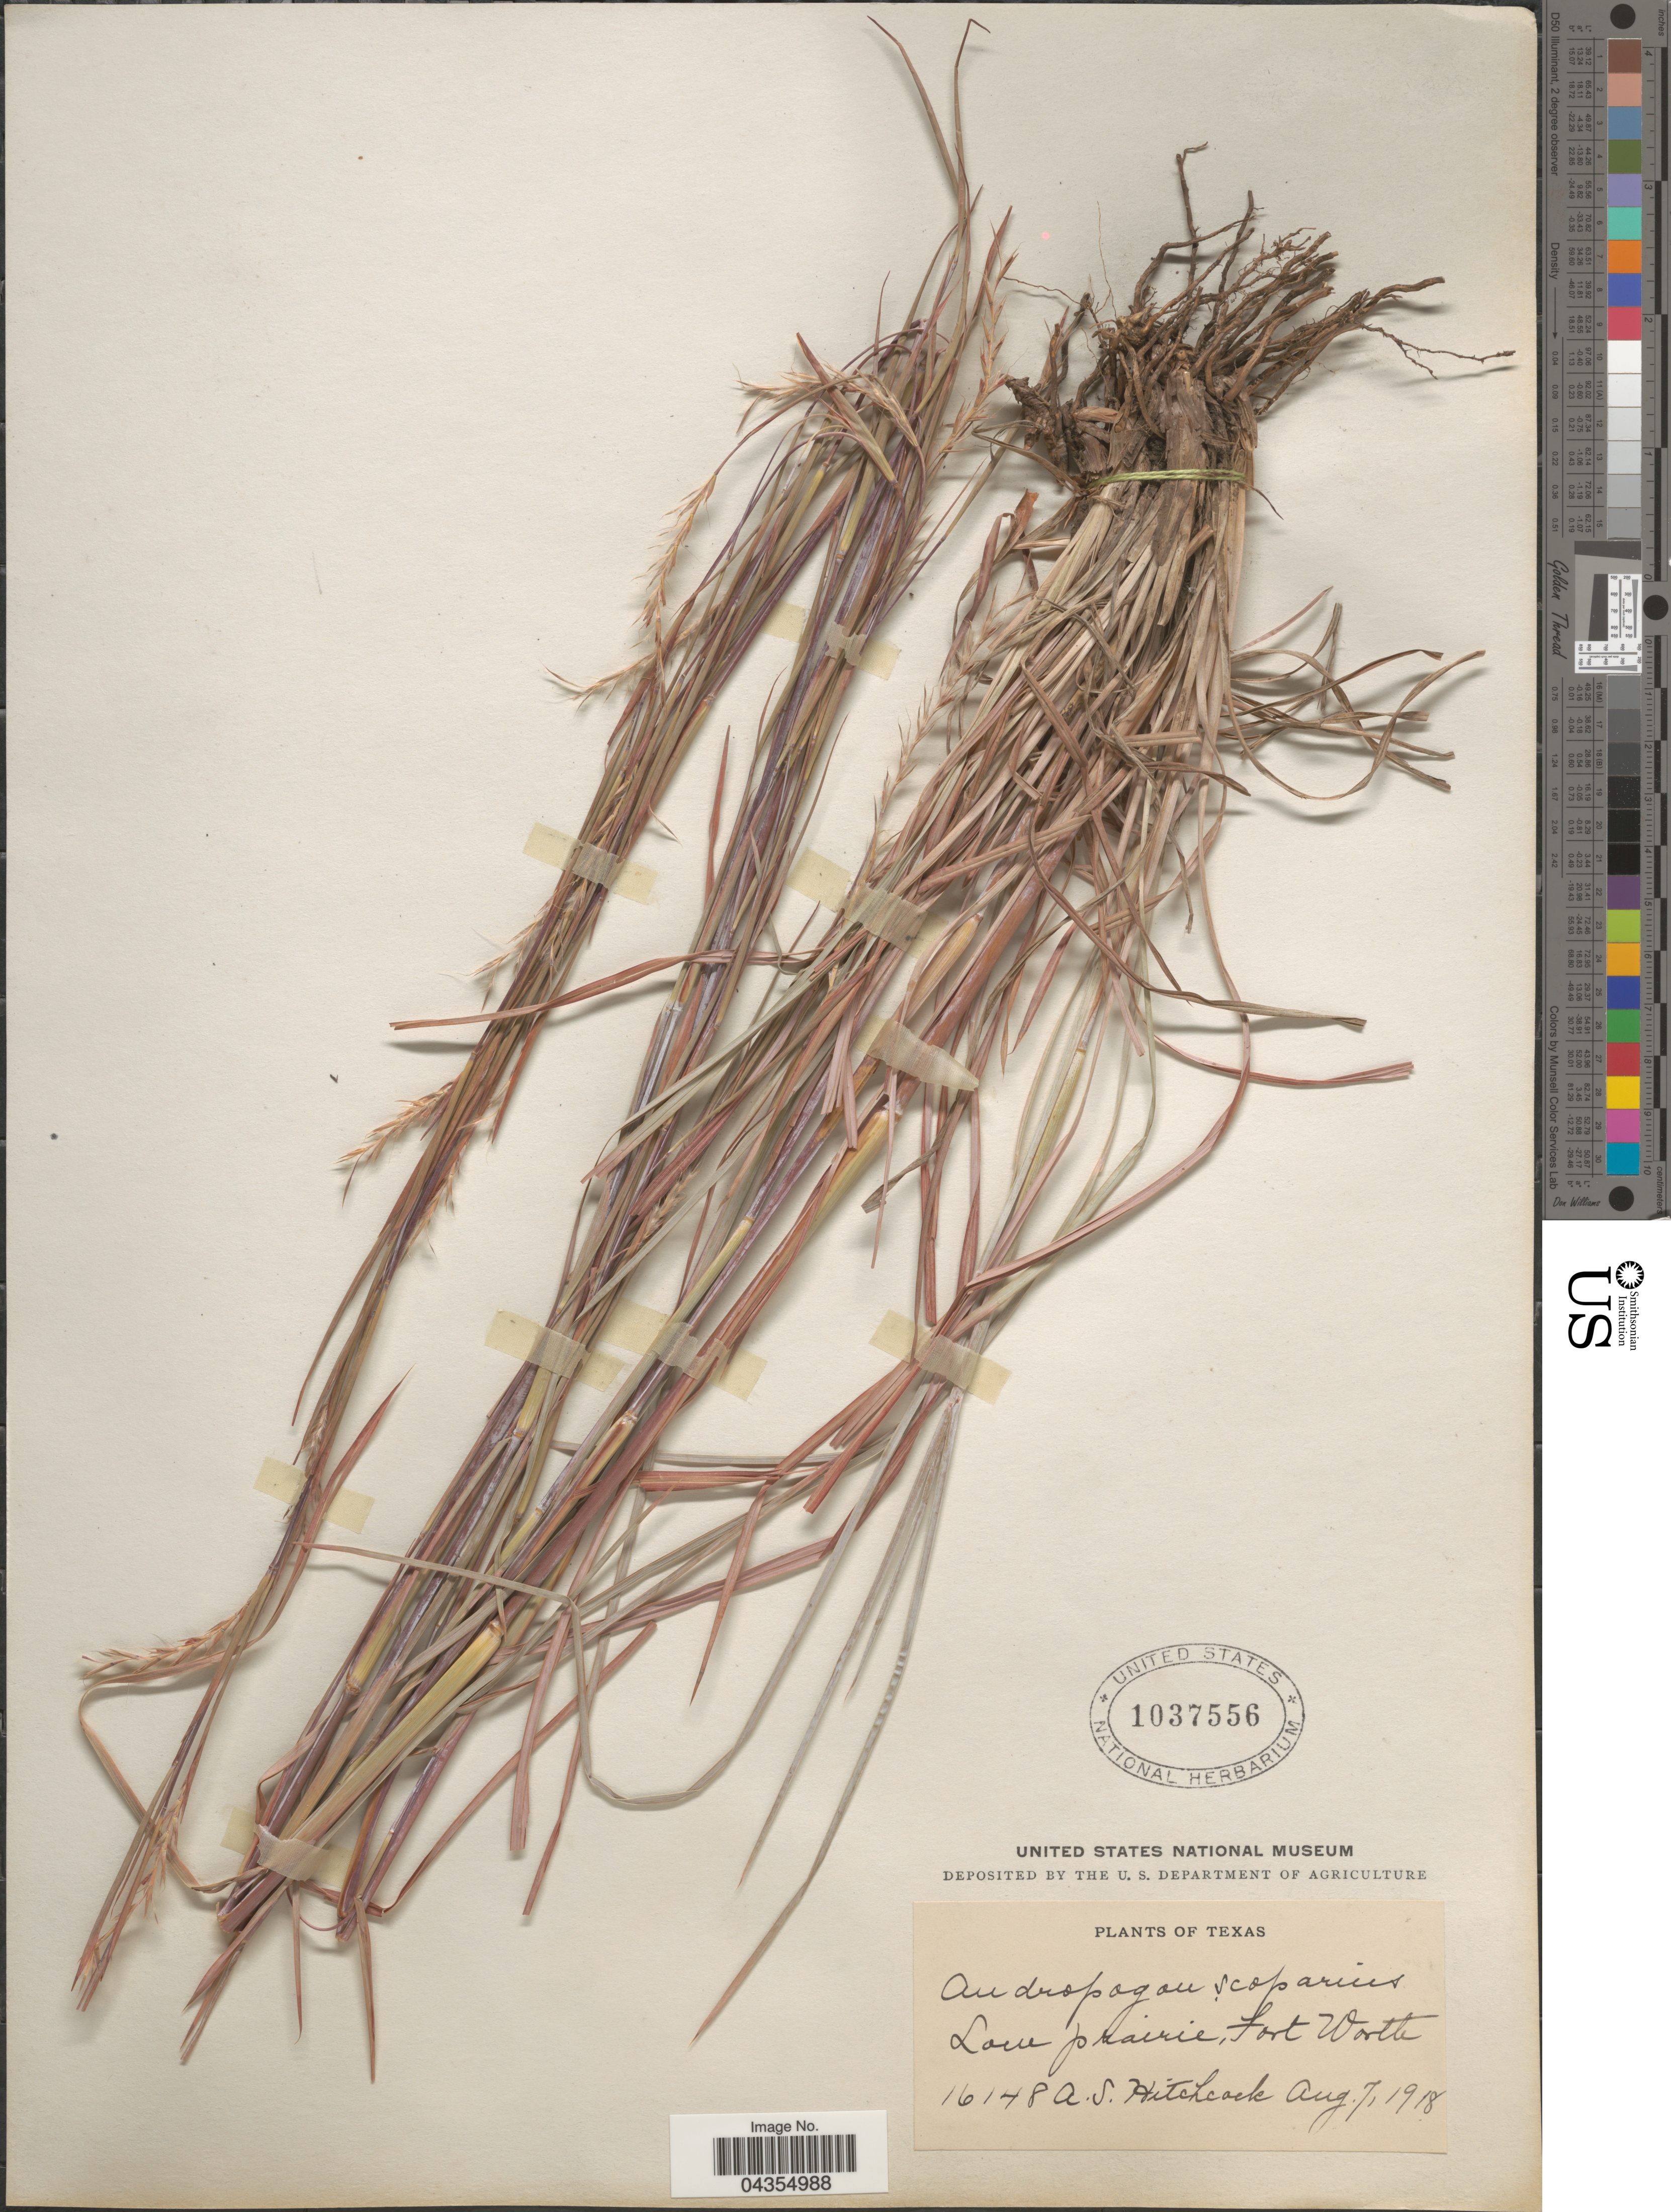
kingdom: Plantae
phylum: Tracheophyta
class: Liliopsida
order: Poales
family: Poaceae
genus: Schizachyrium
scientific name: Schizachyrium sanguineum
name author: (Retz.) Alston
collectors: A. S. Hitchcock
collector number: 16148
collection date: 1918-08-07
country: United States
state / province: Texas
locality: Fort Worth.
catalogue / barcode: US 1037556